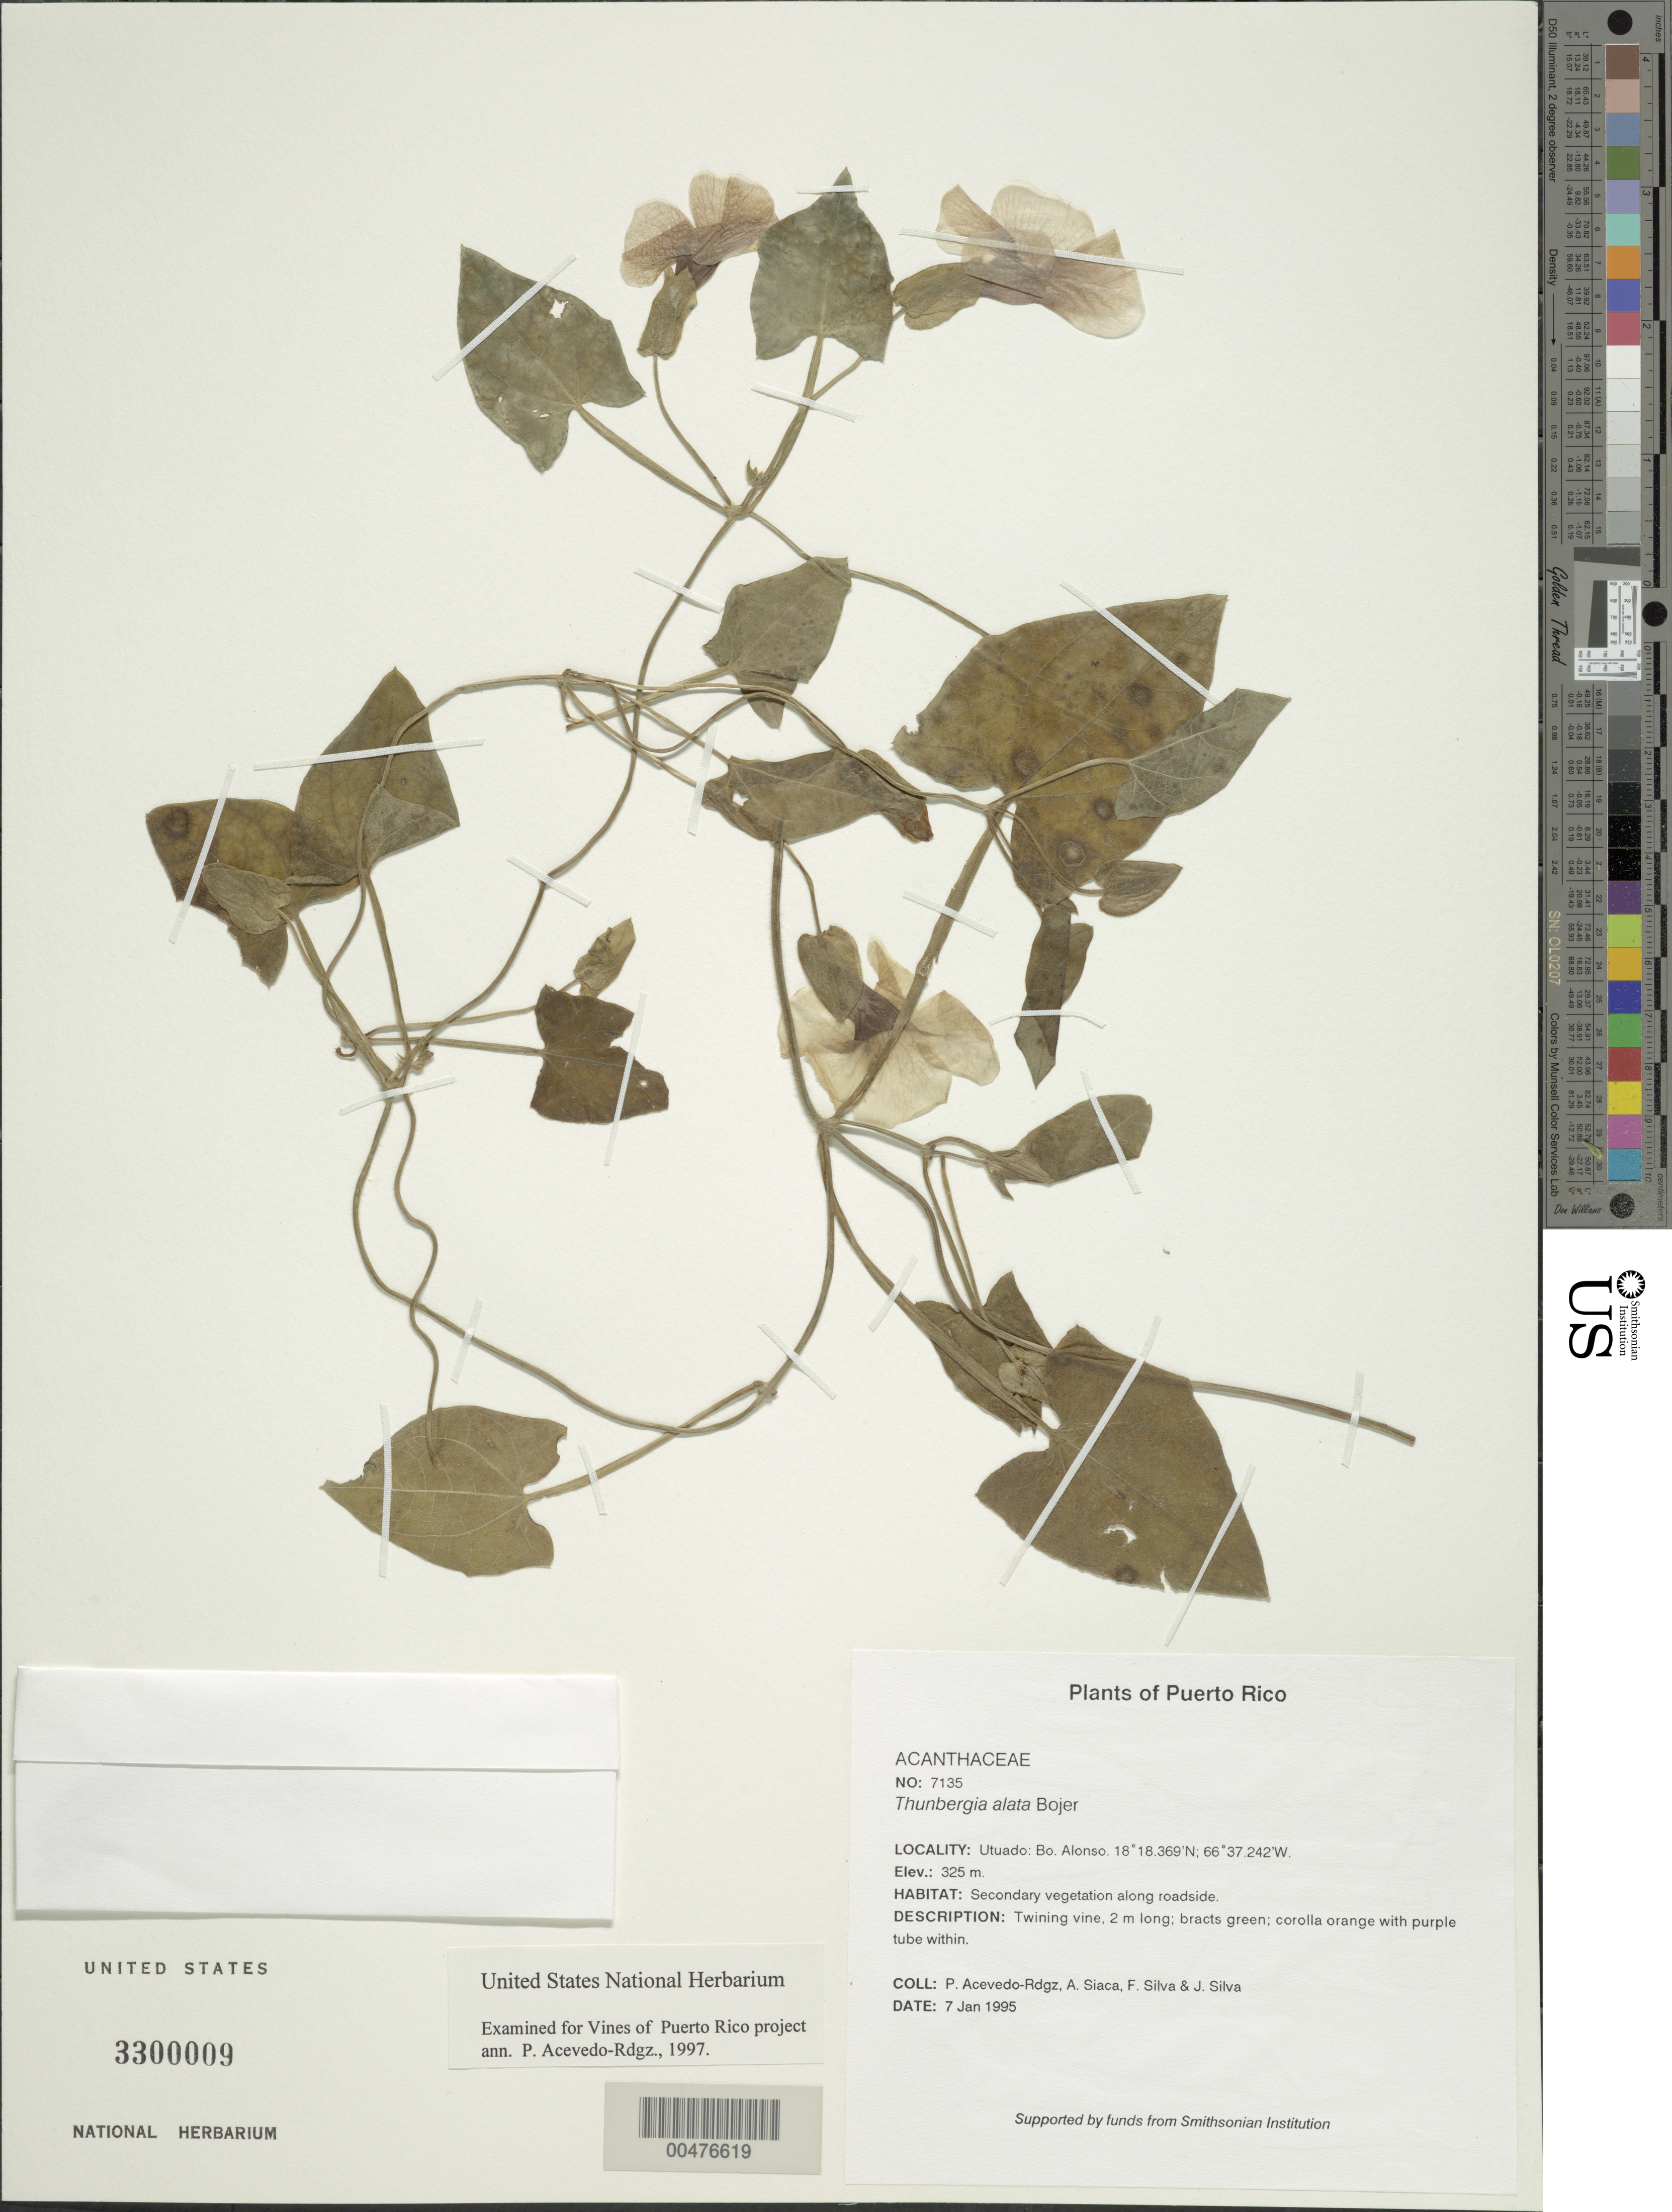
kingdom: Plantae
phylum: Tracheophyta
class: Magnoliopsida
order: Lamiales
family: Acanthaceae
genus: Thunbergia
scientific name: Thunbergia alata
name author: Bojer ex Sims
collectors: P. Acevedo-Rodr., A. Siaca, F. Silva & J. Silva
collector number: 7135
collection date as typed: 07 Jan 1995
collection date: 1995-01-07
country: Puerto Rico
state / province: Utuado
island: Puerto Rico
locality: Utuado; Bo. Don Alonso.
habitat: Secondary vegetation along roadside.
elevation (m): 325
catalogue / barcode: US 3300009